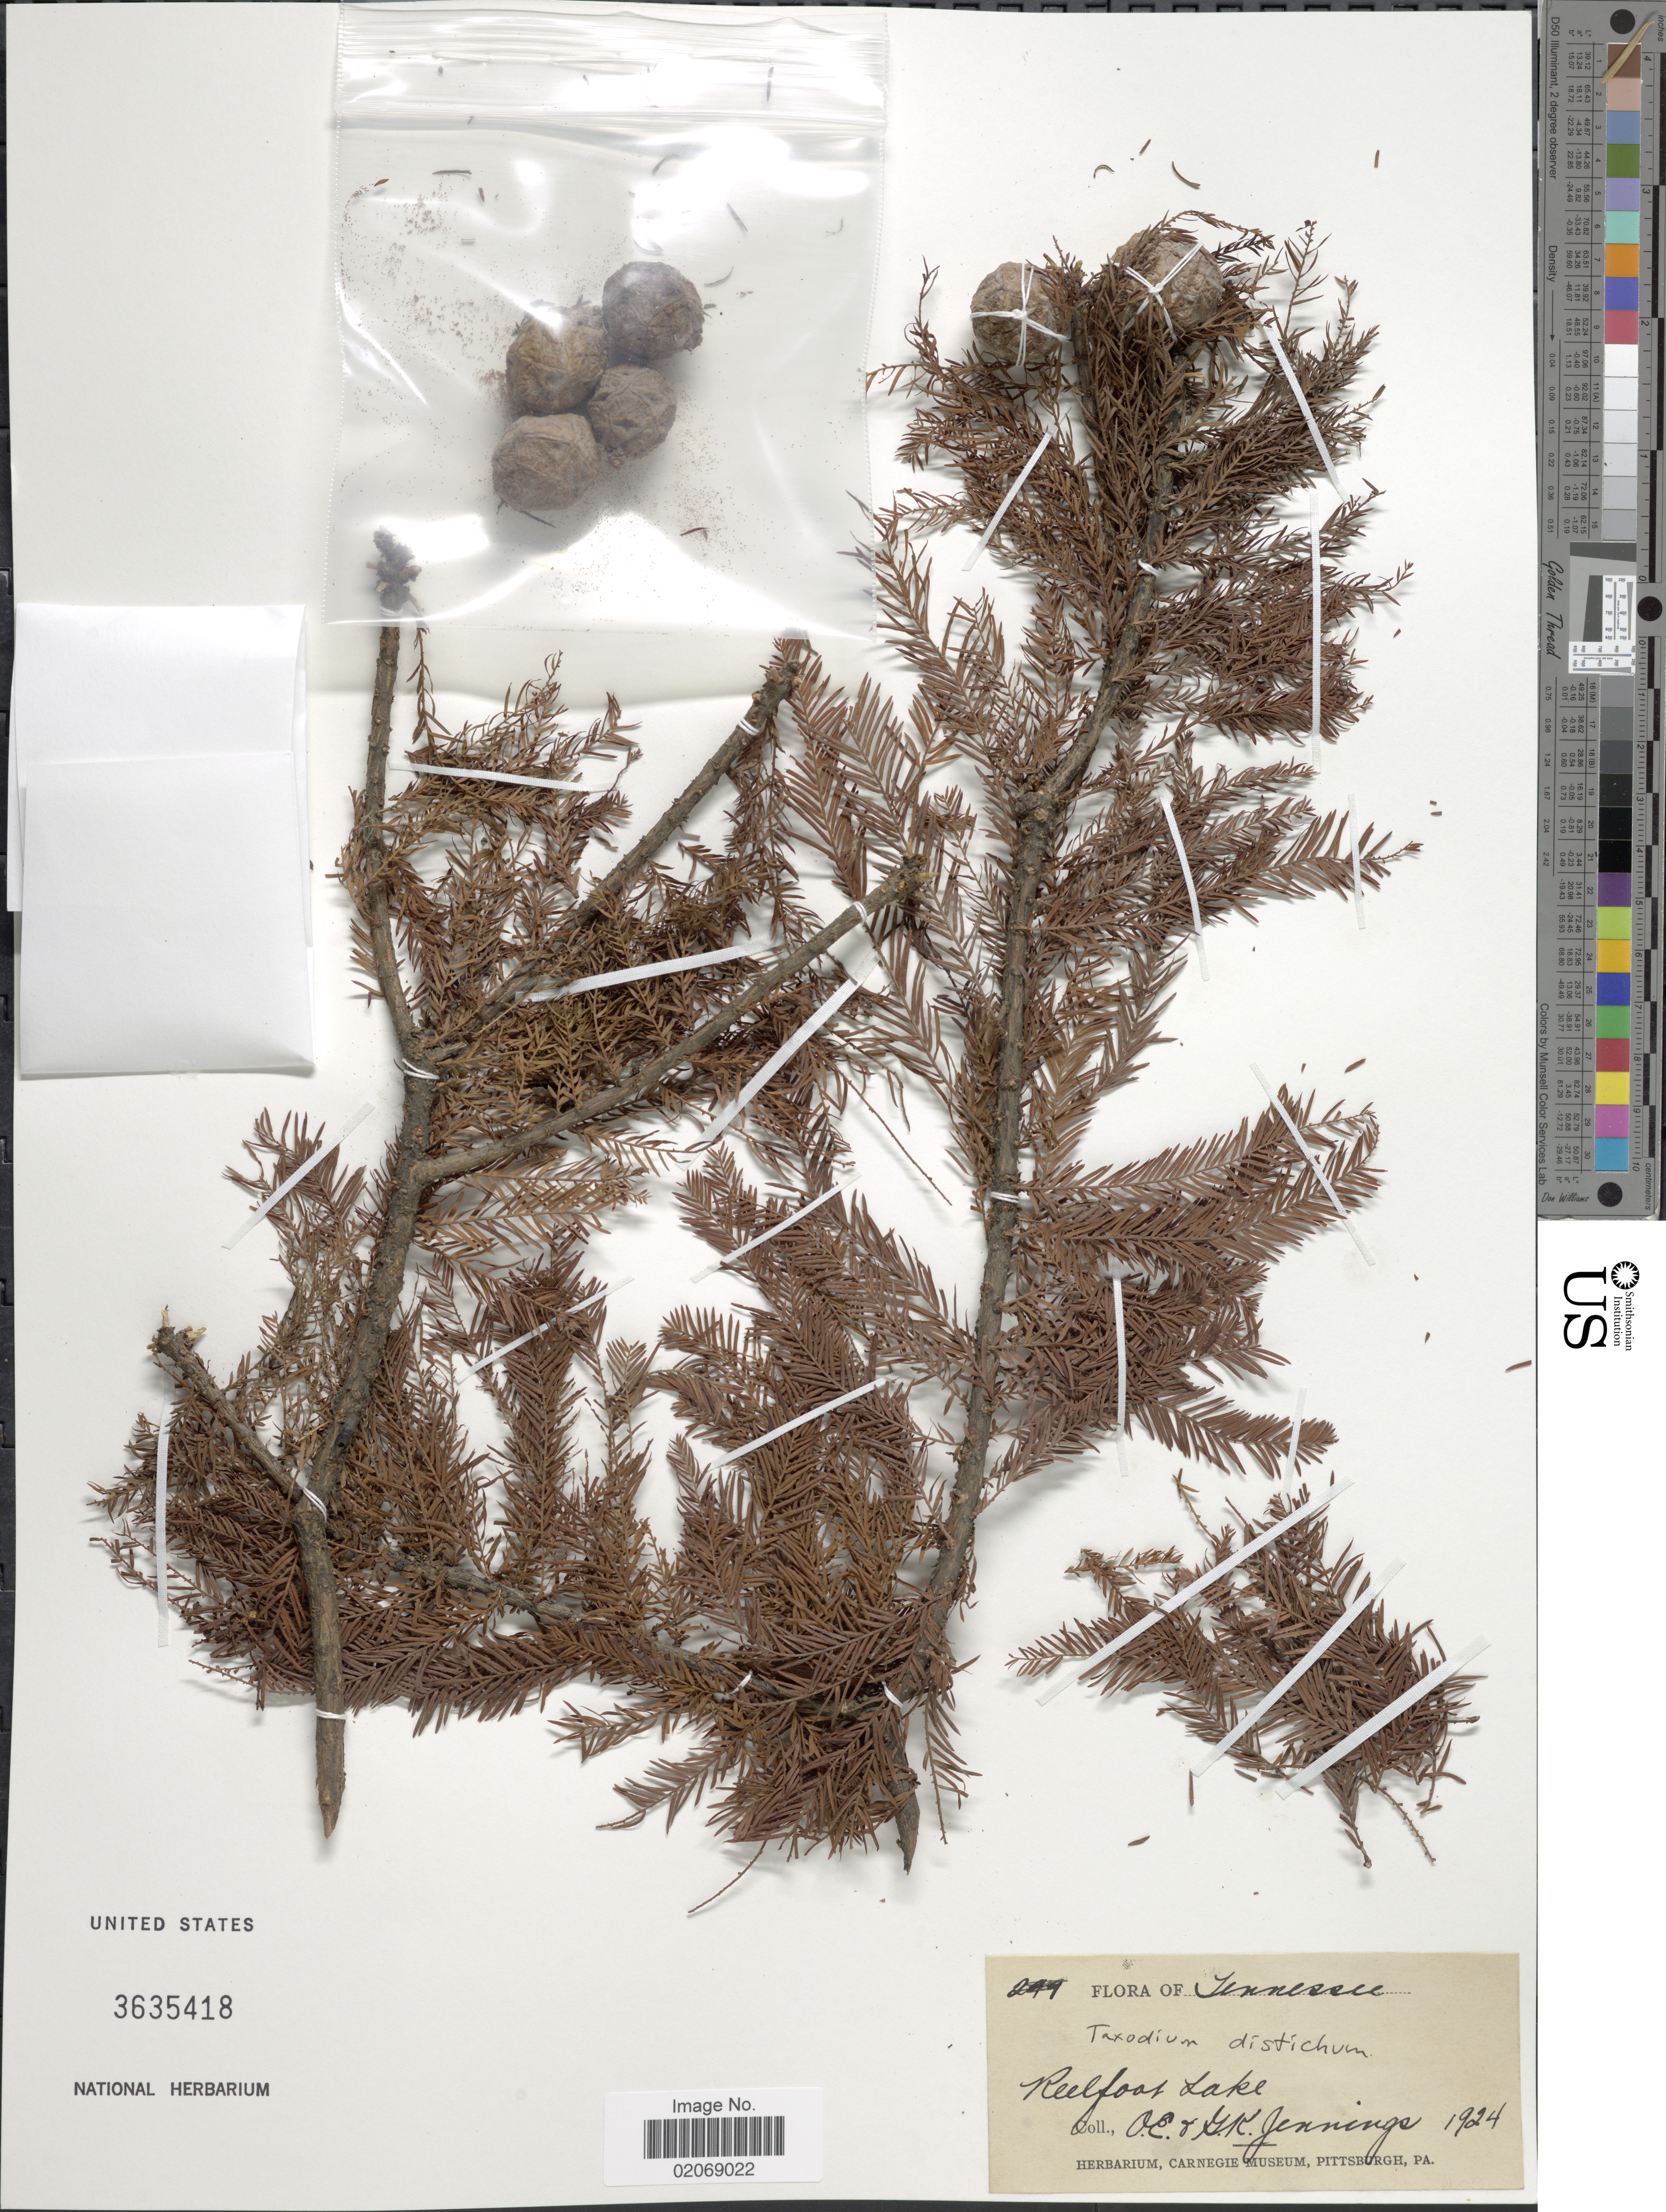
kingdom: Plantae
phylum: Tracheophyta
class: Pinopsida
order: Pinales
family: Cupressaceae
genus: Taxodium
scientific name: Taxodium distichum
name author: (L.) Rich.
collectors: O. E. Jennings & G. K. Jennings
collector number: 299*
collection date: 1924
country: United States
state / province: Tennessee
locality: Reelfoot Lake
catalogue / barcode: US 3635418